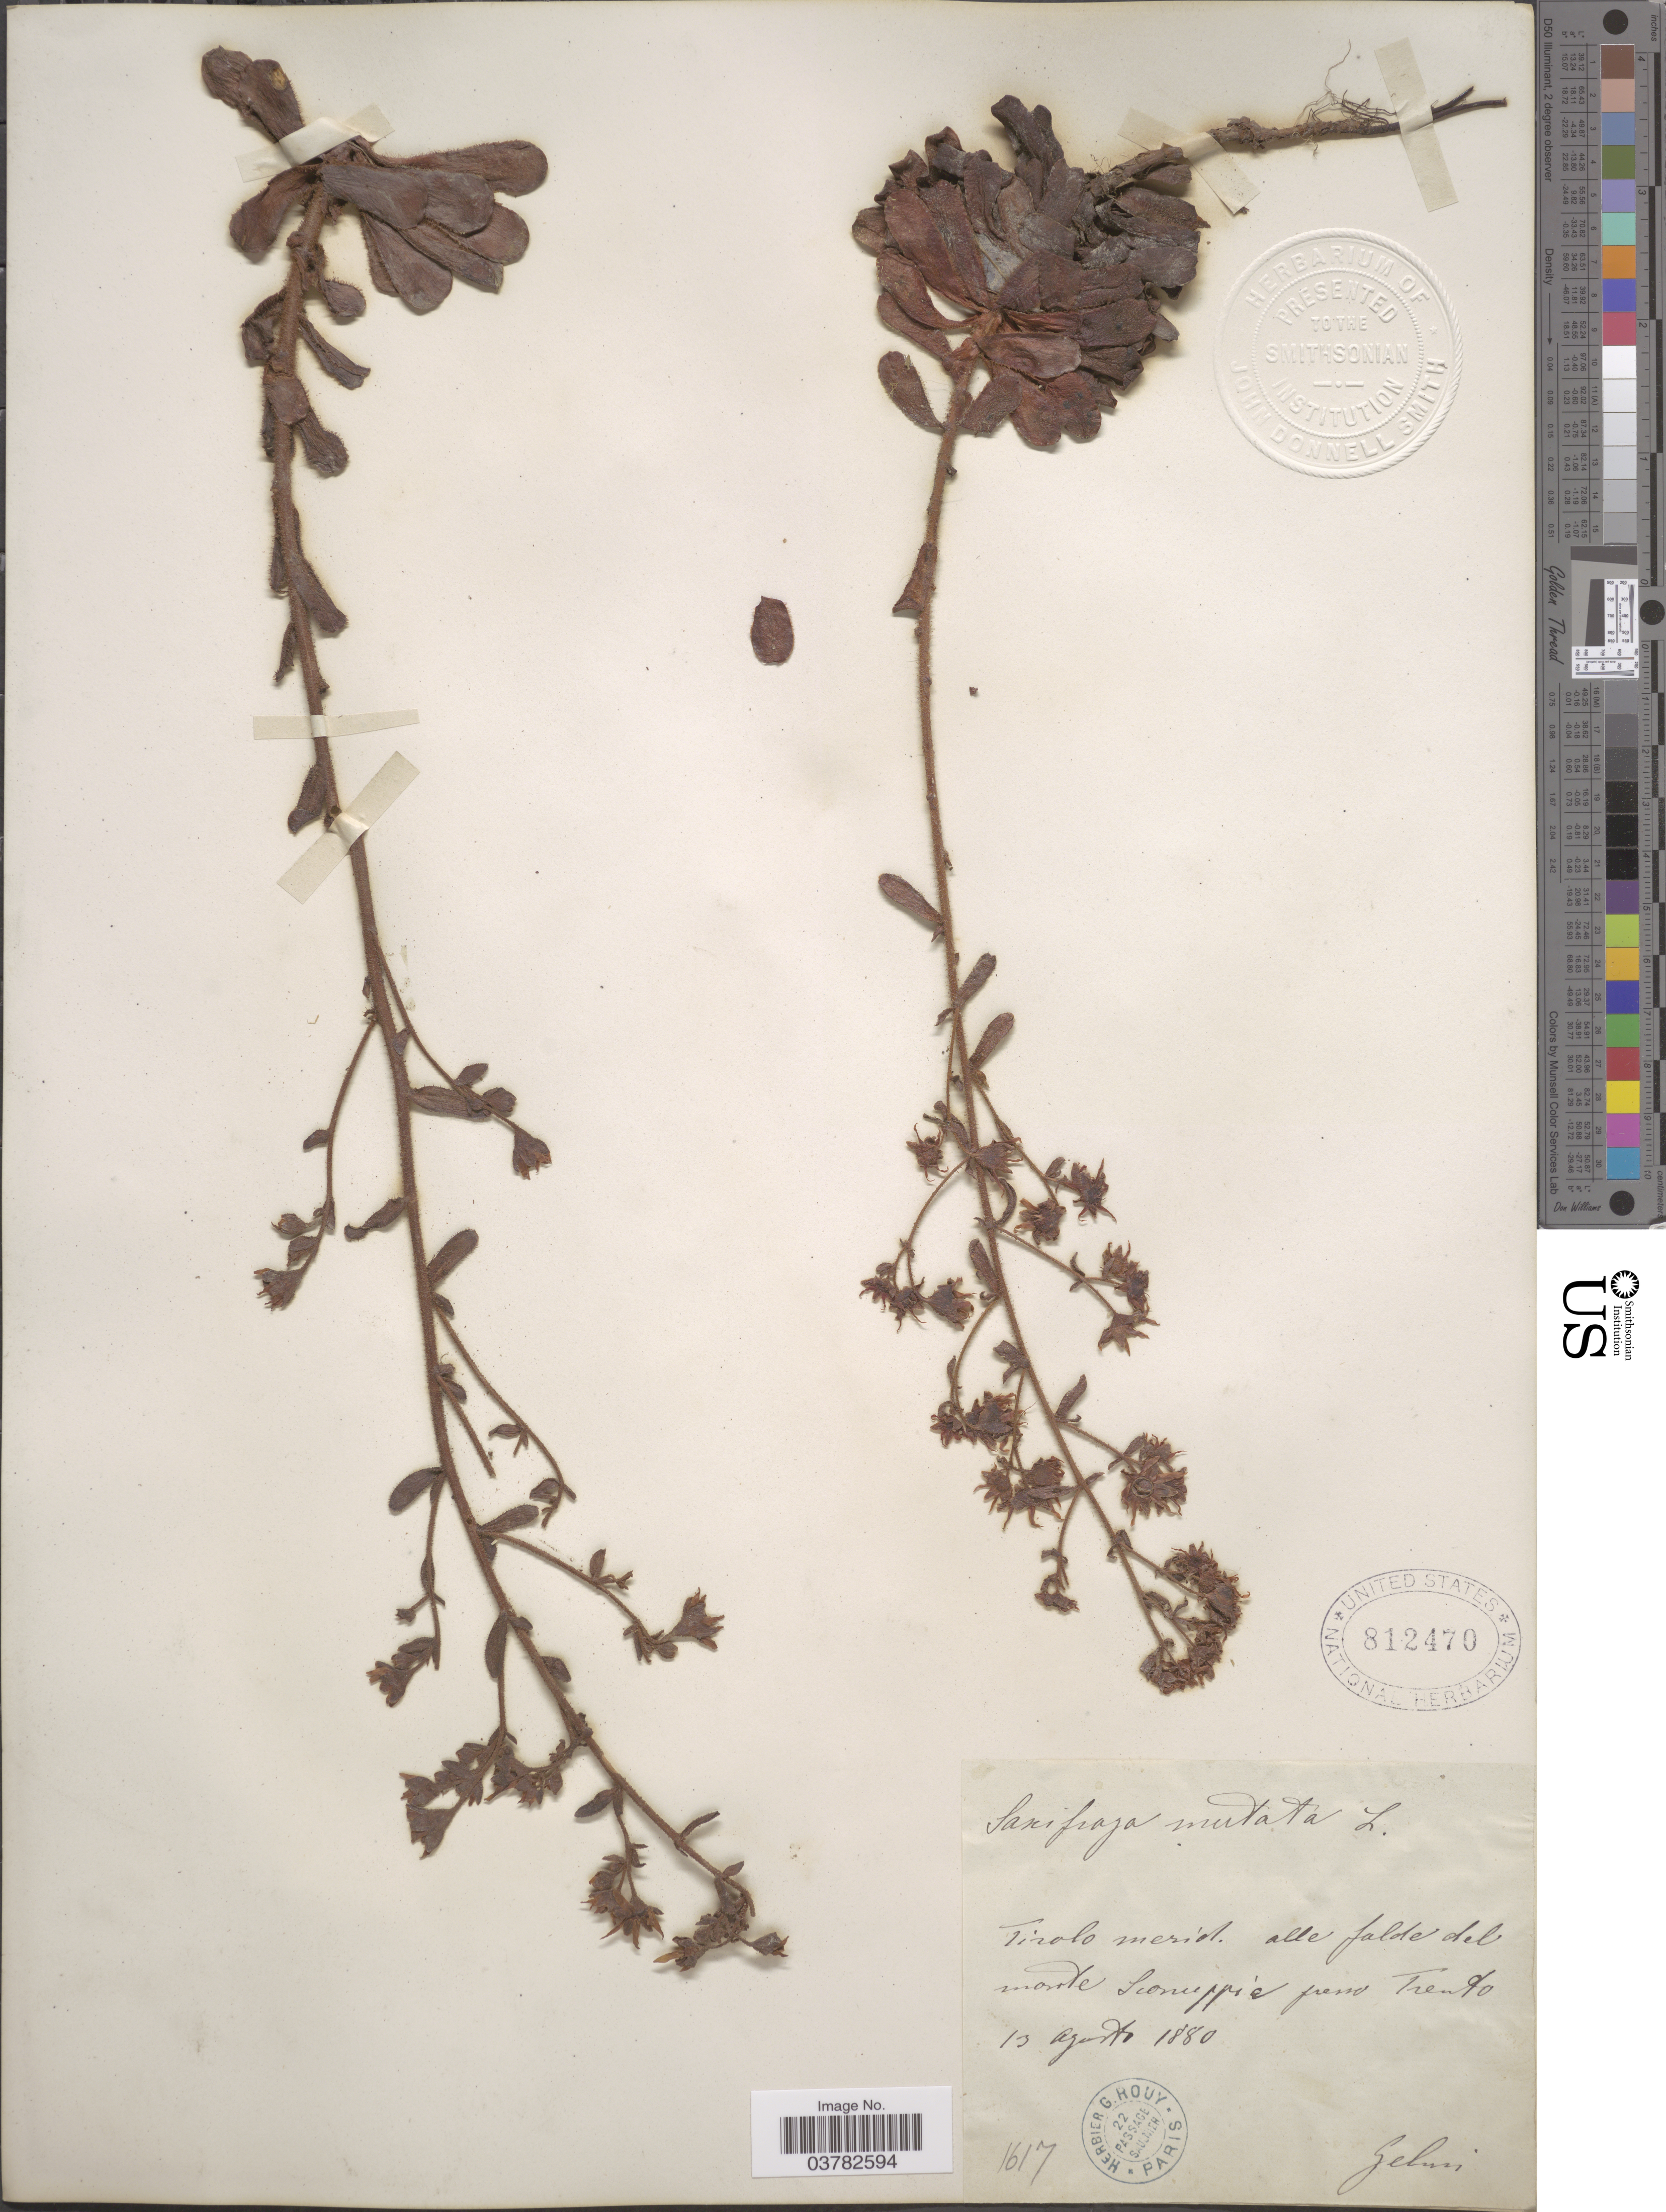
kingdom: Plantae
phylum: Tracheophyta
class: Magnoliopsida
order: Saxifragales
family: Saxifragaceae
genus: Saxifraga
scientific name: Saxifraga mutata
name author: L.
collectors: -. Gelmi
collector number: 1617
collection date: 1880-08-13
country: Italy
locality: Tirolo merid. alle falde del monte Scanuppia presso Trento.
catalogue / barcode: US 812470